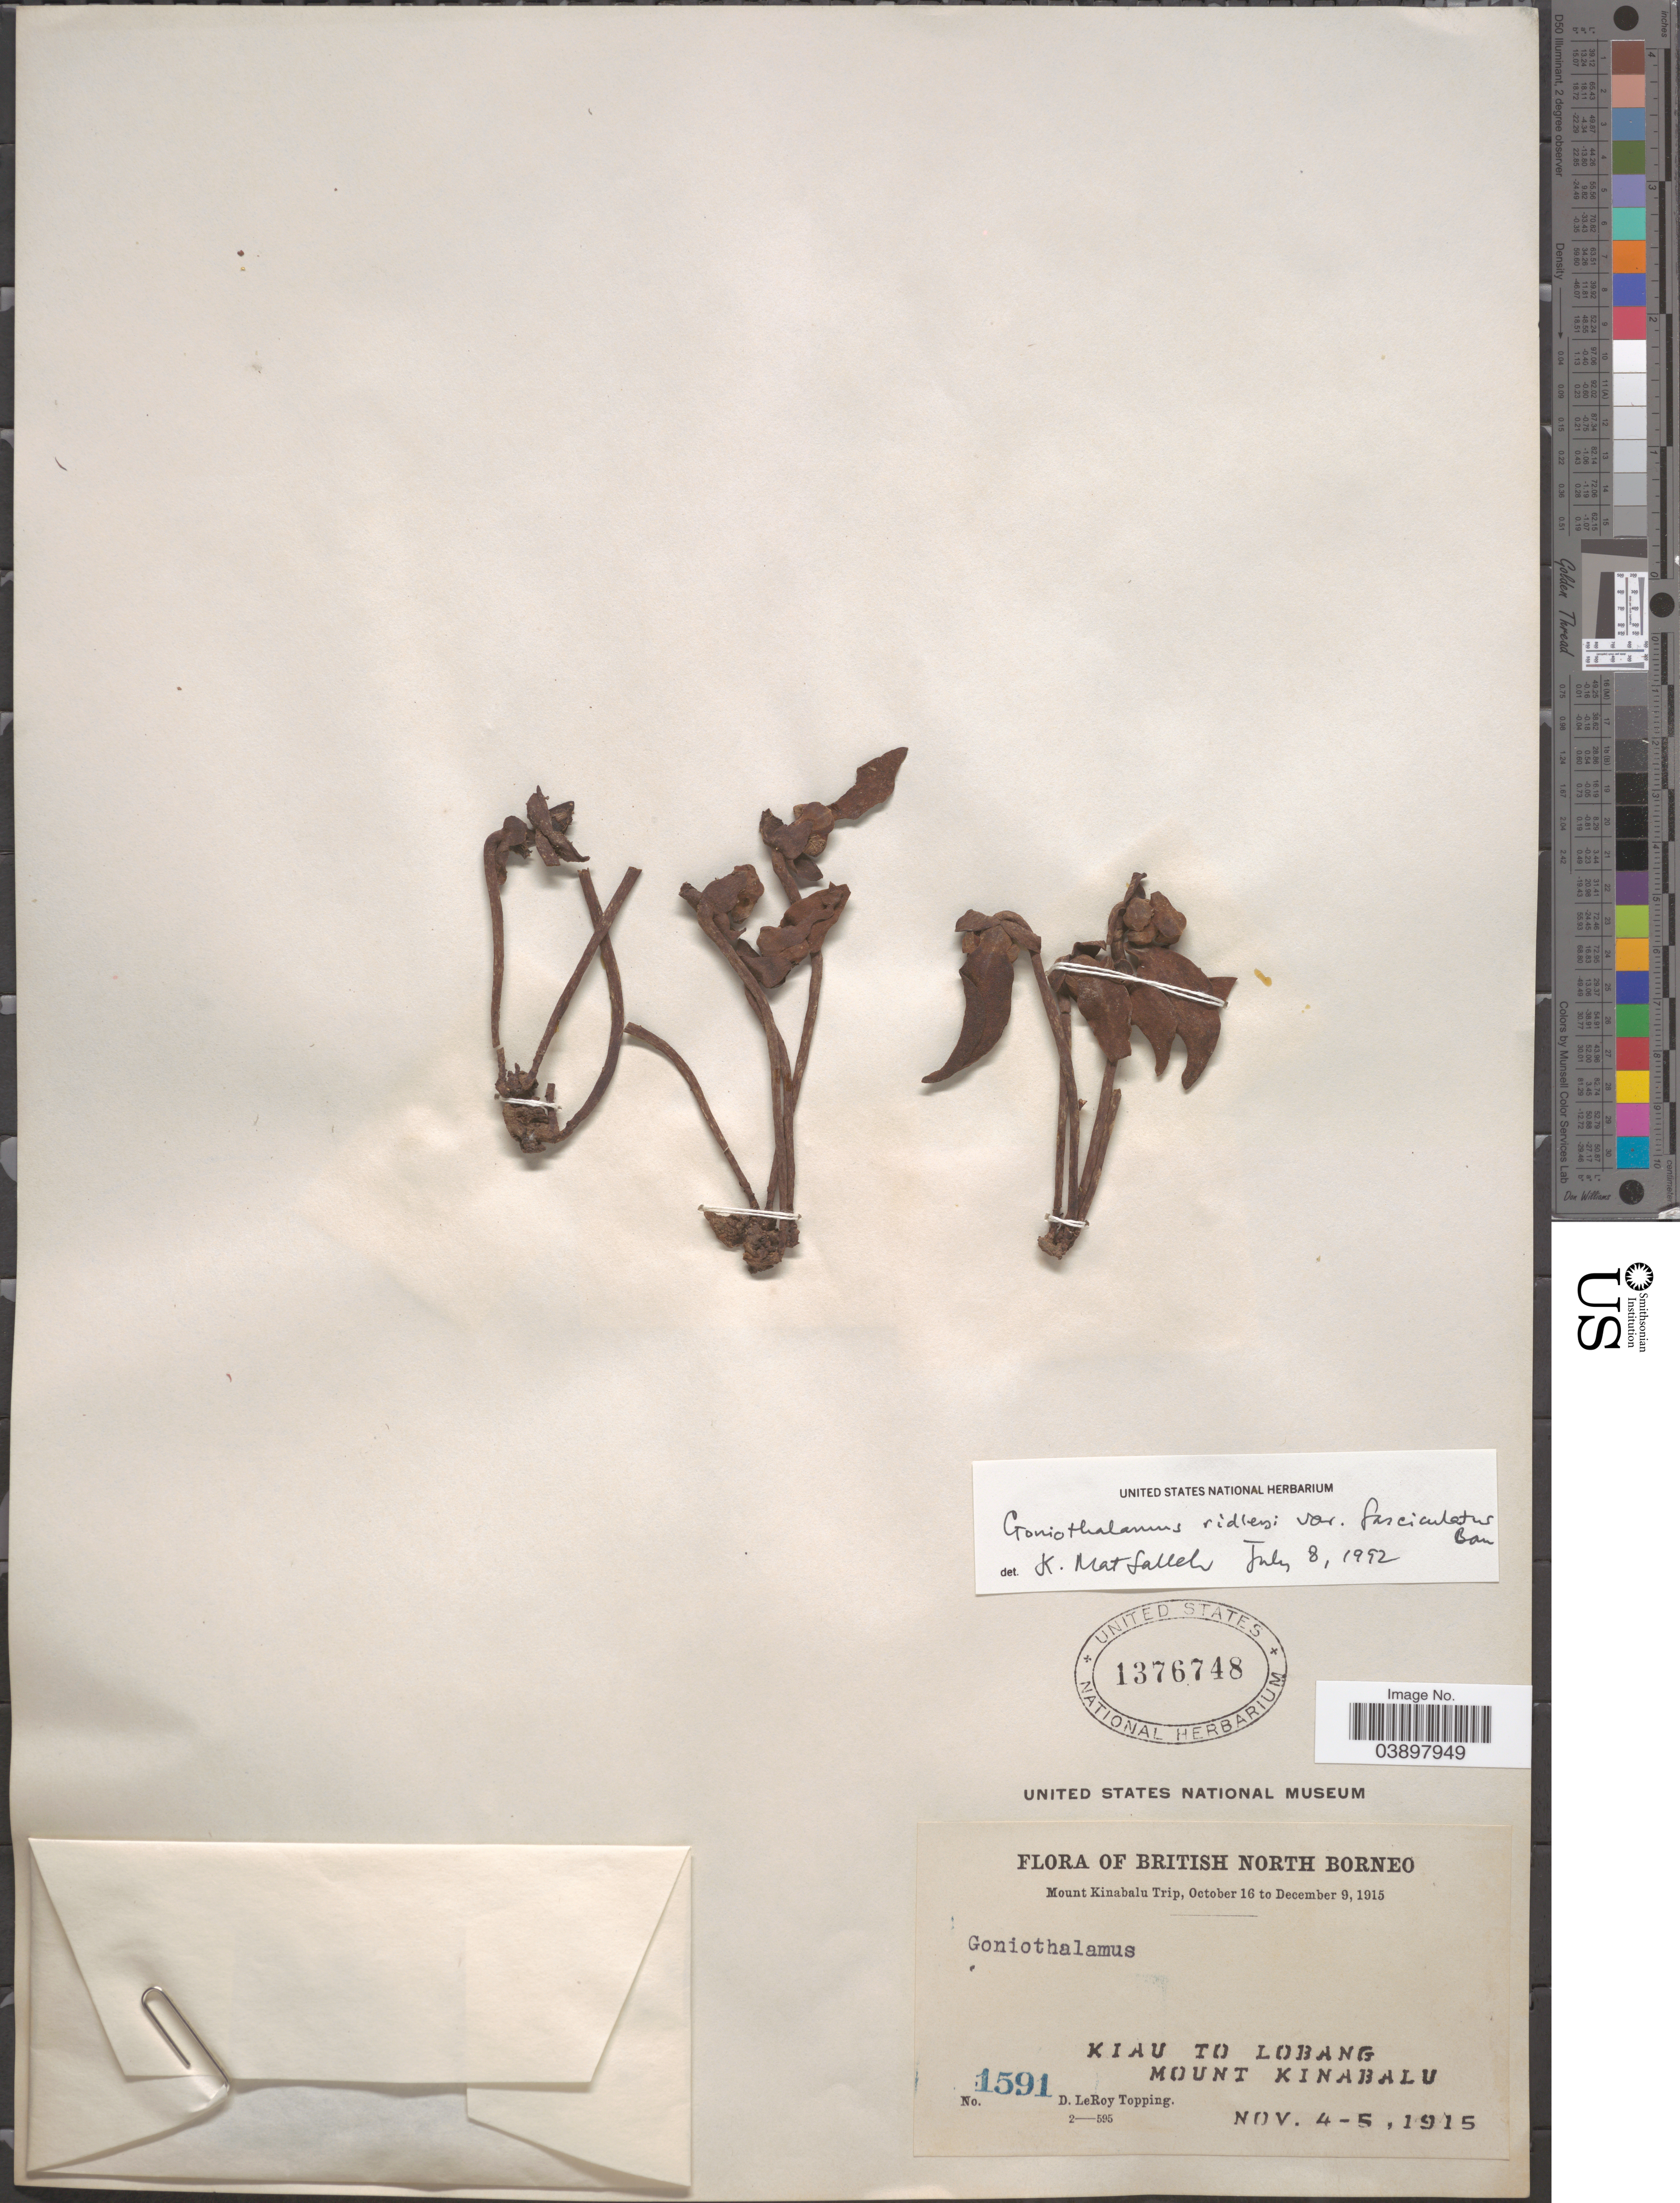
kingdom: Plantae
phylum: Tracheophyta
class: Magnoliopsida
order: Magnoliales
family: Annonaceae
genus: Goniothalamus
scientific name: Goniothalamus fasciculatus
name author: Boerl.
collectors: D. L. Topping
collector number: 1591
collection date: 1915-11-04/1915-11-05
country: Malaysia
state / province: Sabah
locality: British North Borneo. Kiau To Lobang. Mount Kinabalu.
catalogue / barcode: US 1376748